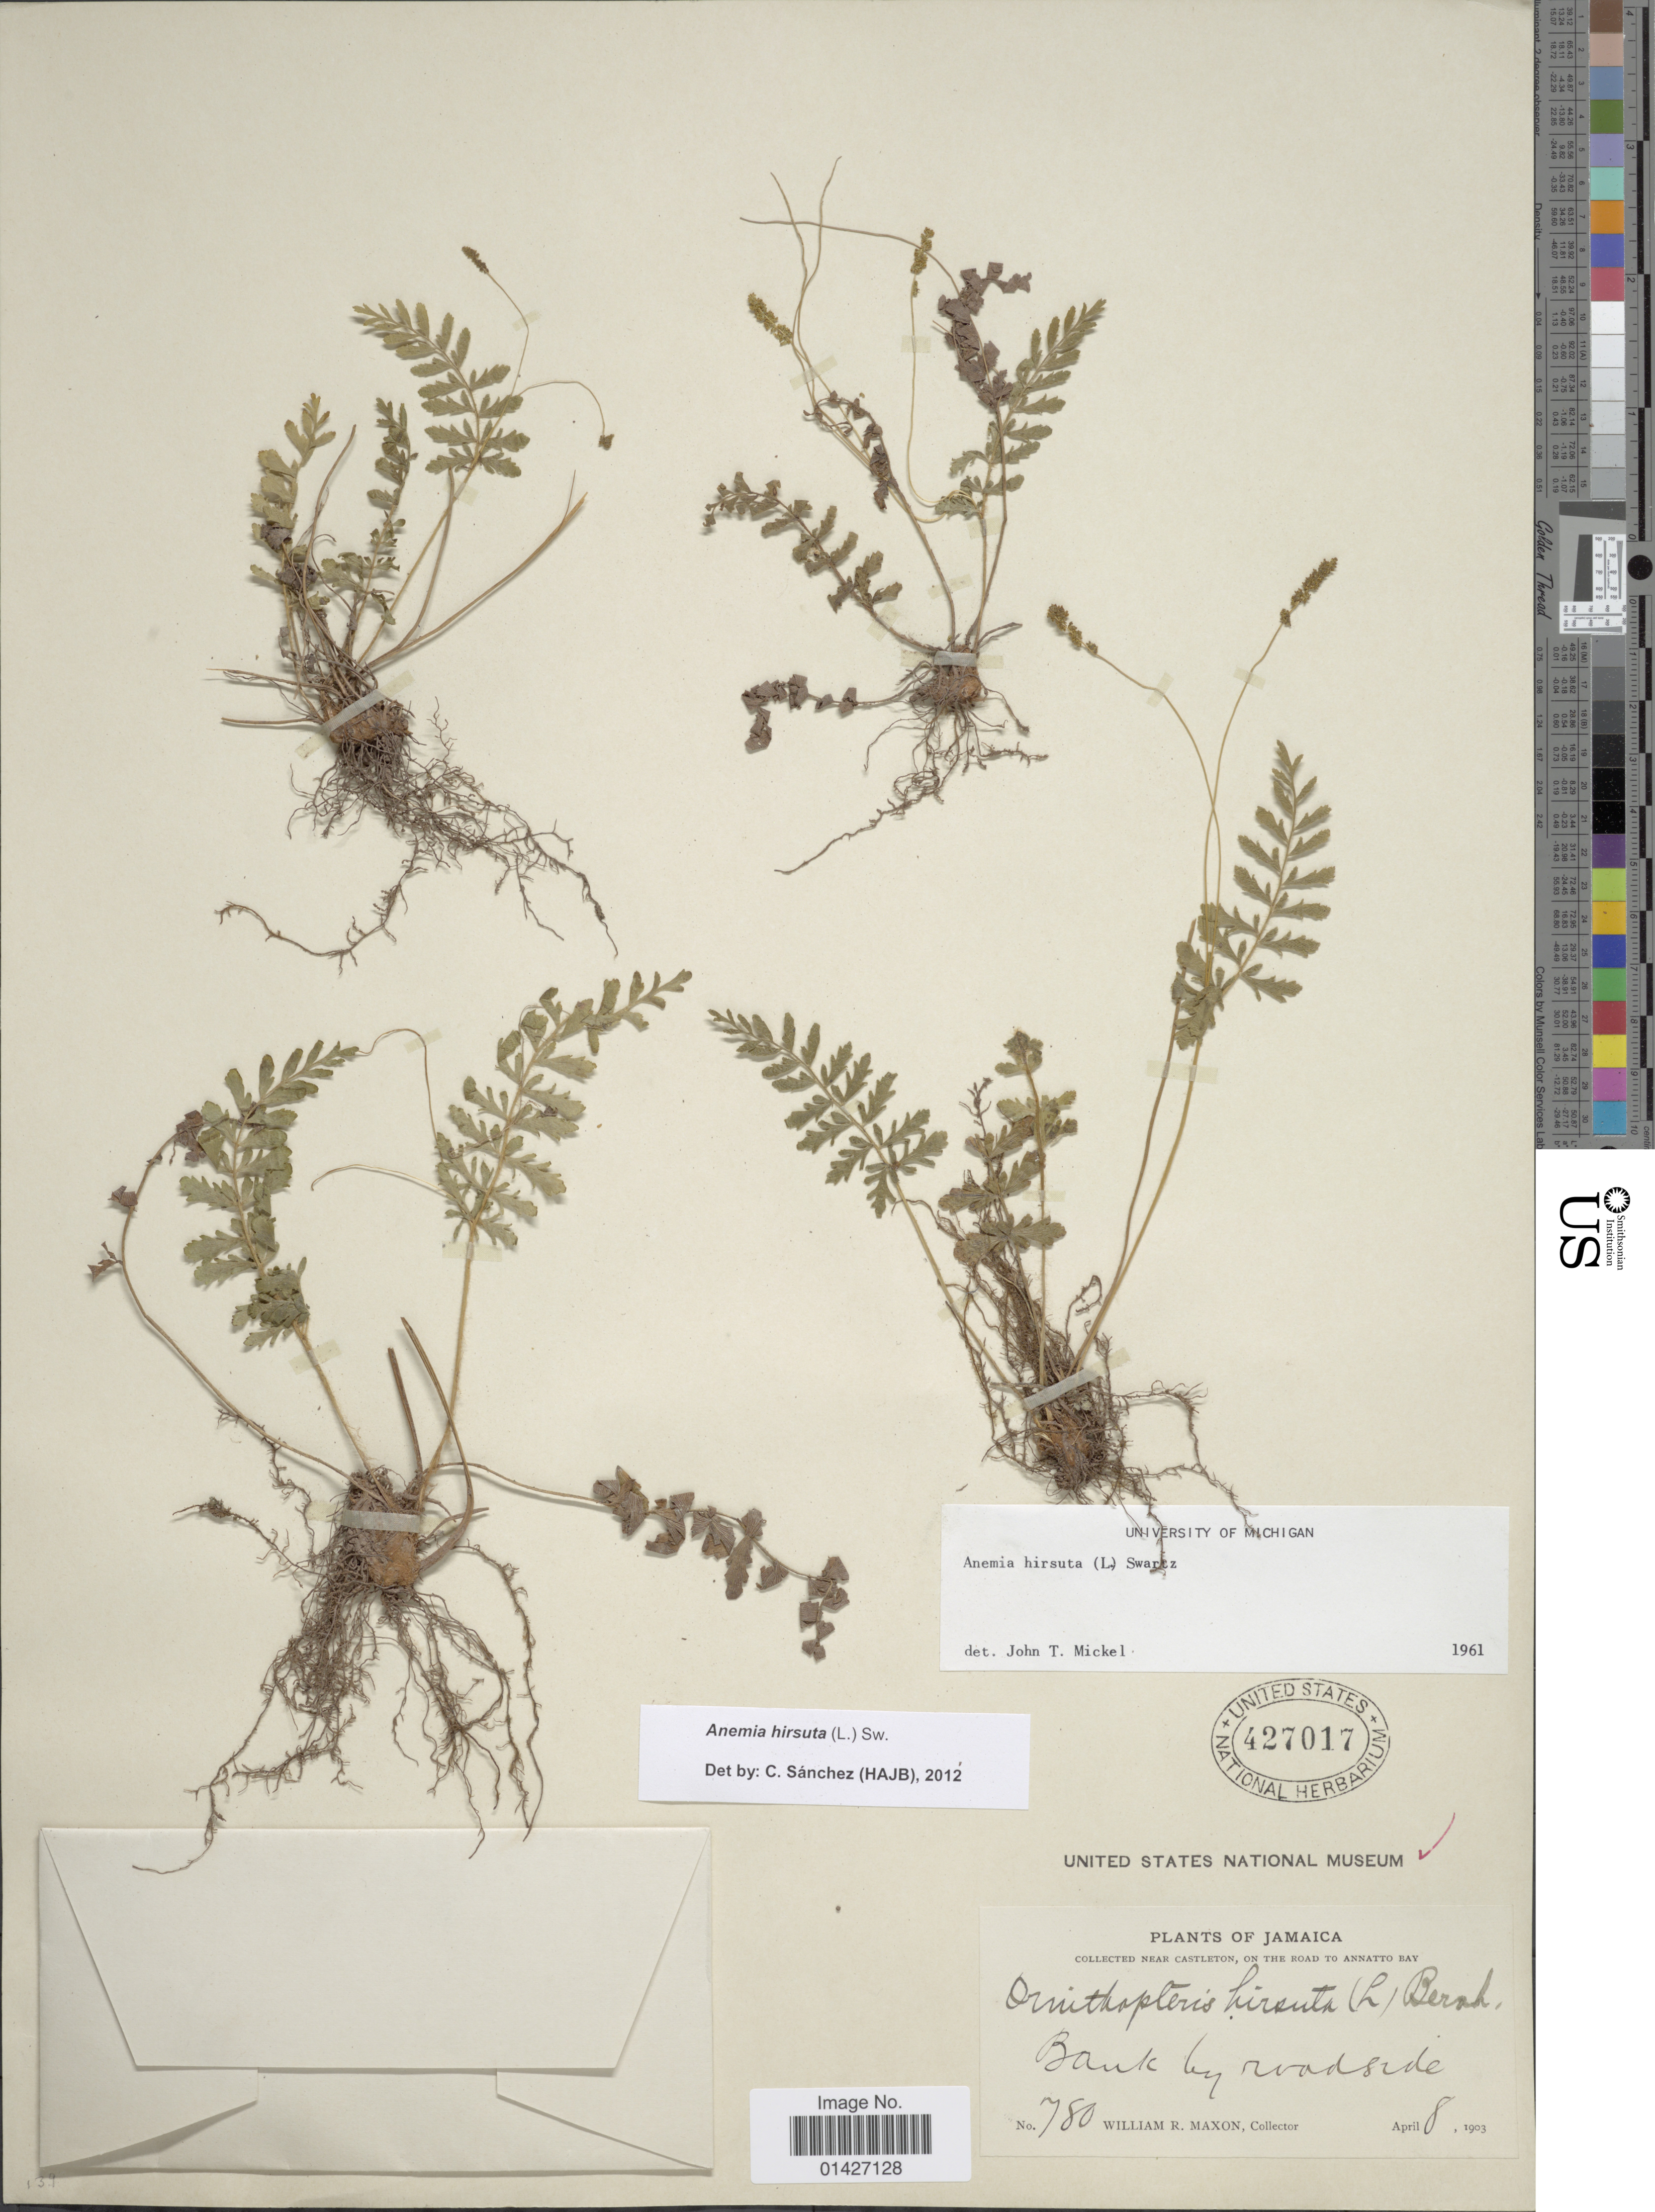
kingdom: Plantae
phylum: Tracheophyta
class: Polypodiopsida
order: Schizaeales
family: Anemiaceae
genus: Anemia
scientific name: Anemia hirsuta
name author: (L.) Sw.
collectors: W. R. Maxon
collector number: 780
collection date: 1903-04-08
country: Jamaica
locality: Near Castleton, on the road to Annatto Bay. Bank by roadside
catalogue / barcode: US 427017